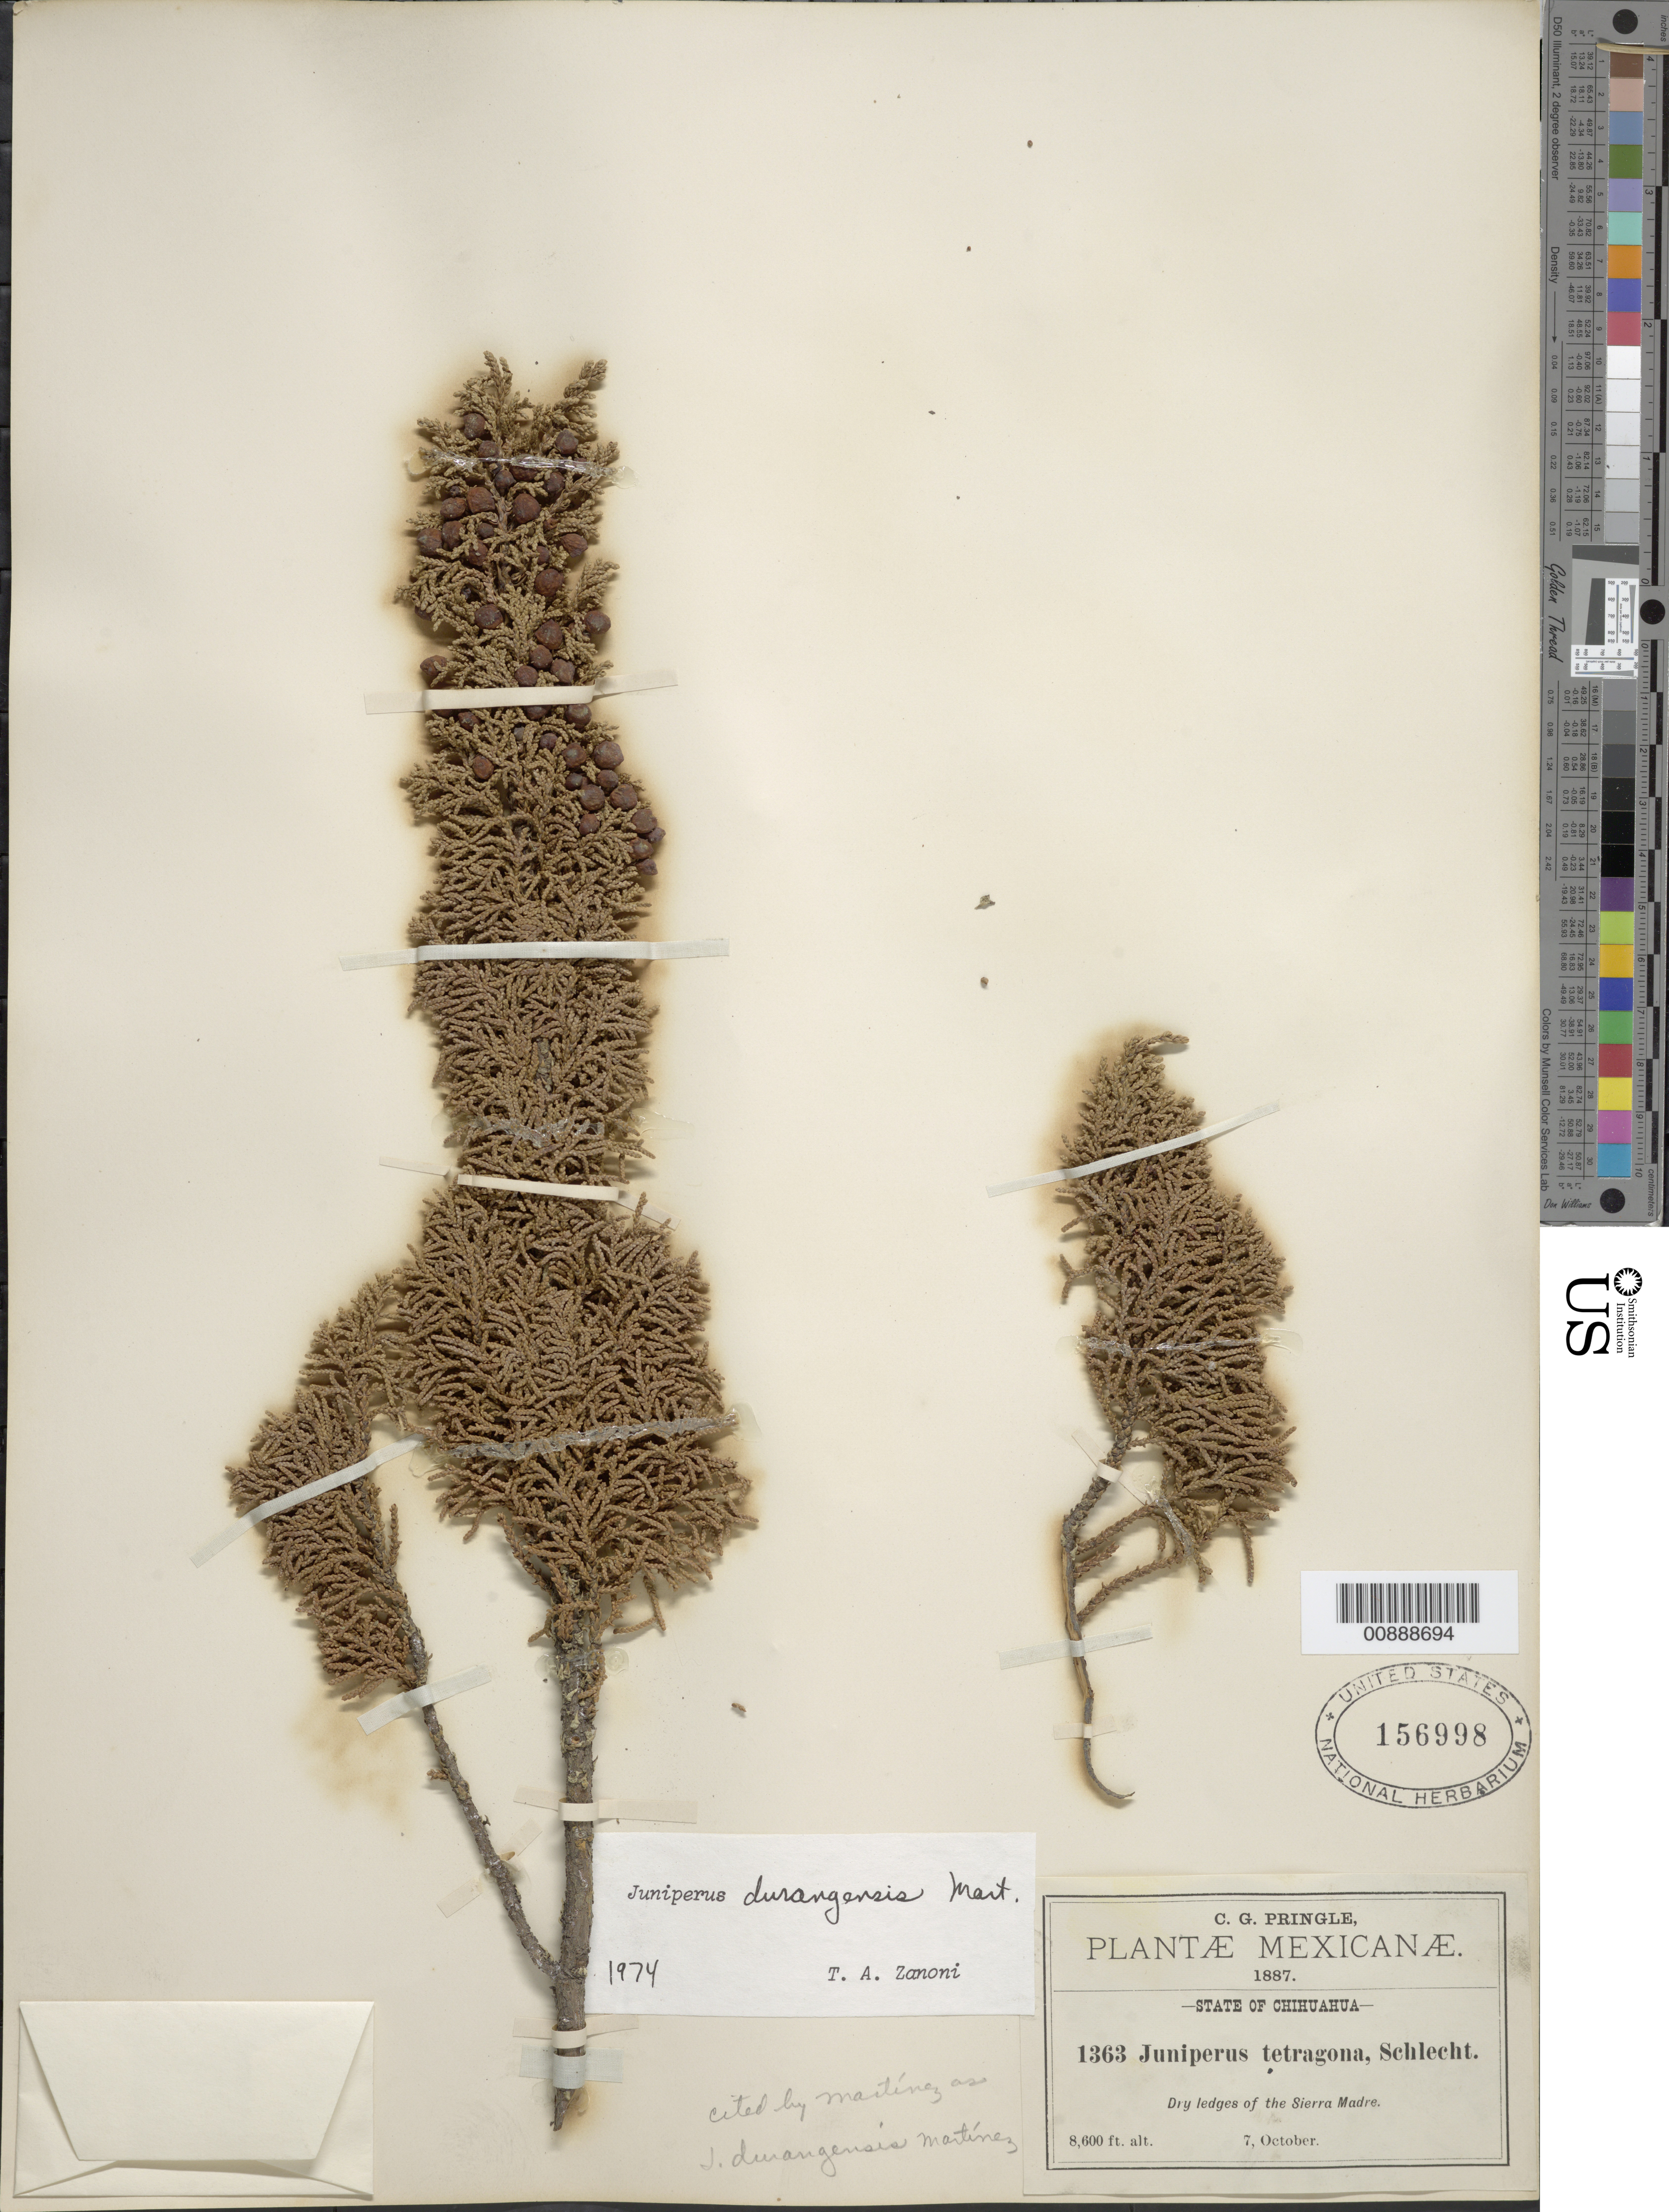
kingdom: Plantae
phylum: Tracheophyta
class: Pinopsida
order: Pinales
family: Cupressaceae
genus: Juniperus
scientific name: Juniperus durangensis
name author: Martínez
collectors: C. G. Pringle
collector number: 1363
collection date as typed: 07 Oct 1887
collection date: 1887-10-07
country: Mexico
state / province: Chihuahua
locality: Sierra Madre, Chihuahua.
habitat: Dry ledges of the Sierra.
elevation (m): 2621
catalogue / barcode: US 156998